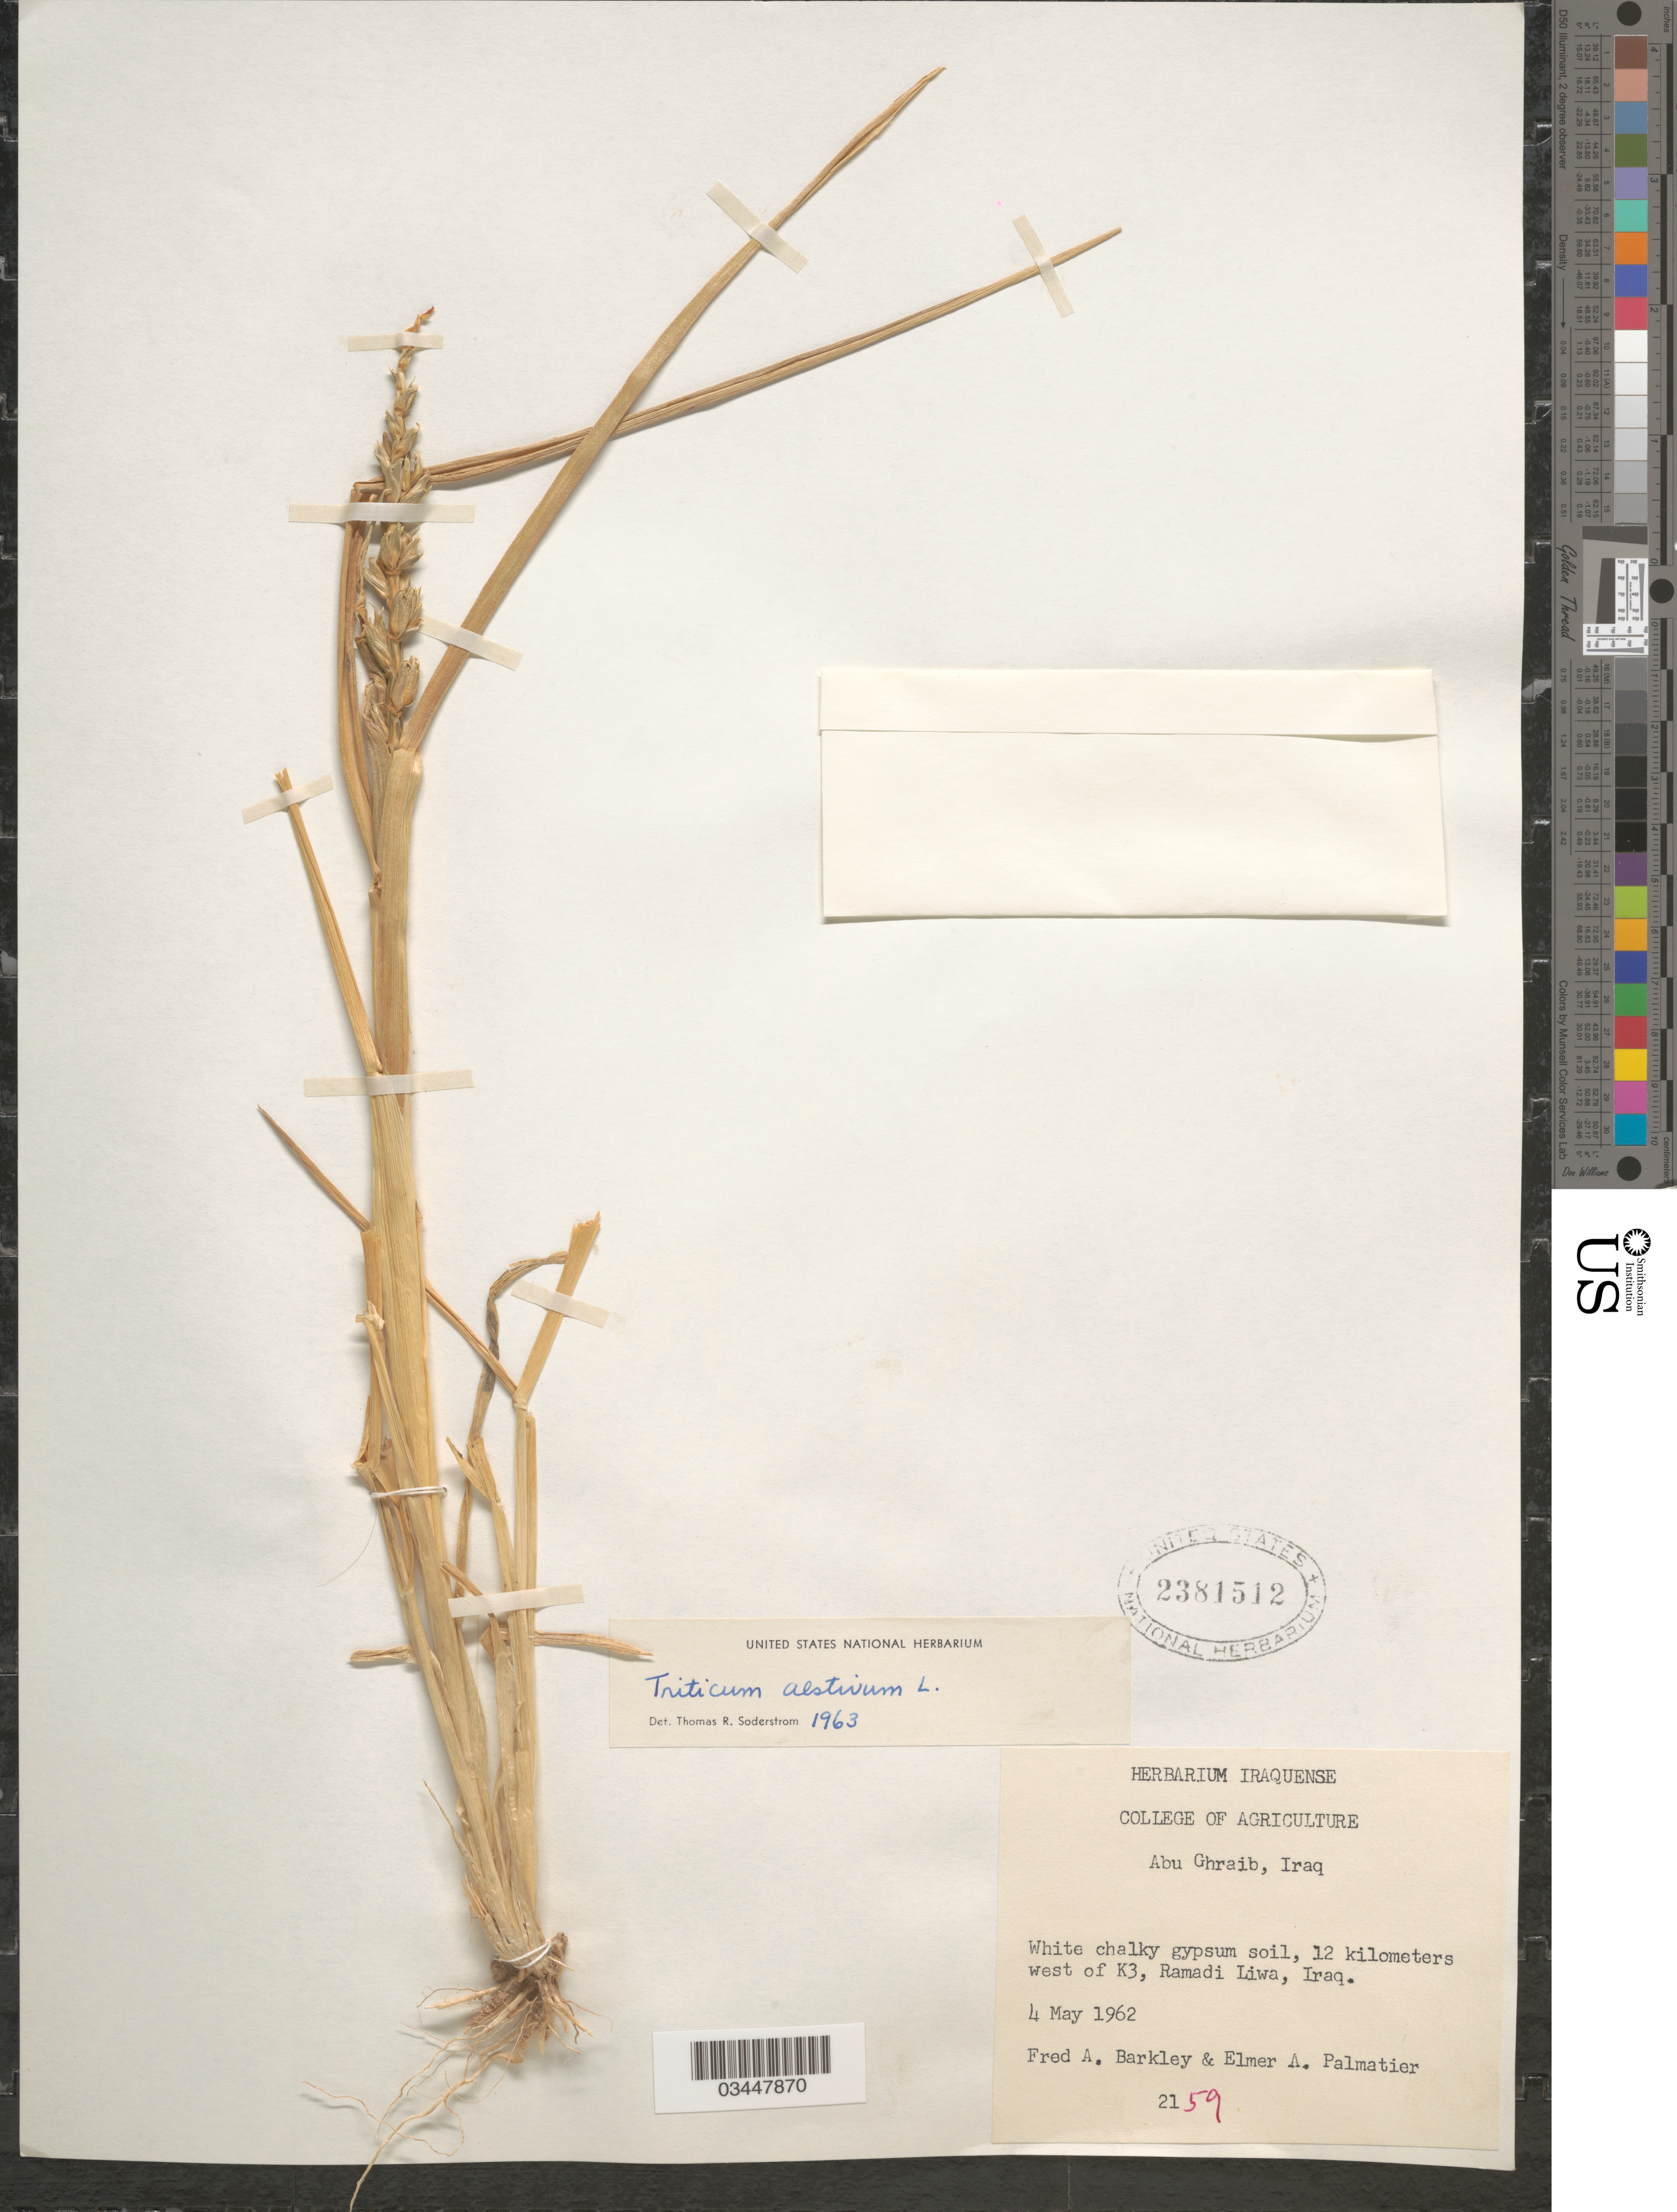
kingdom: Plantae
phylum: Tracheophyta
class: Liliopsida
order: Poales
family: Poaceae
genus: Triticum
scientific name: Triticum aestivum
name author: L.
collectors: F. A. Barkley & E. Palmatier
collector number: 2159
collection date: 1962-05-04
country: Iraq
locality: White chalky gypsum soil, 12 kilometers west of K3, Ramadi Liwa.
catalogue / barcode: US 2381512